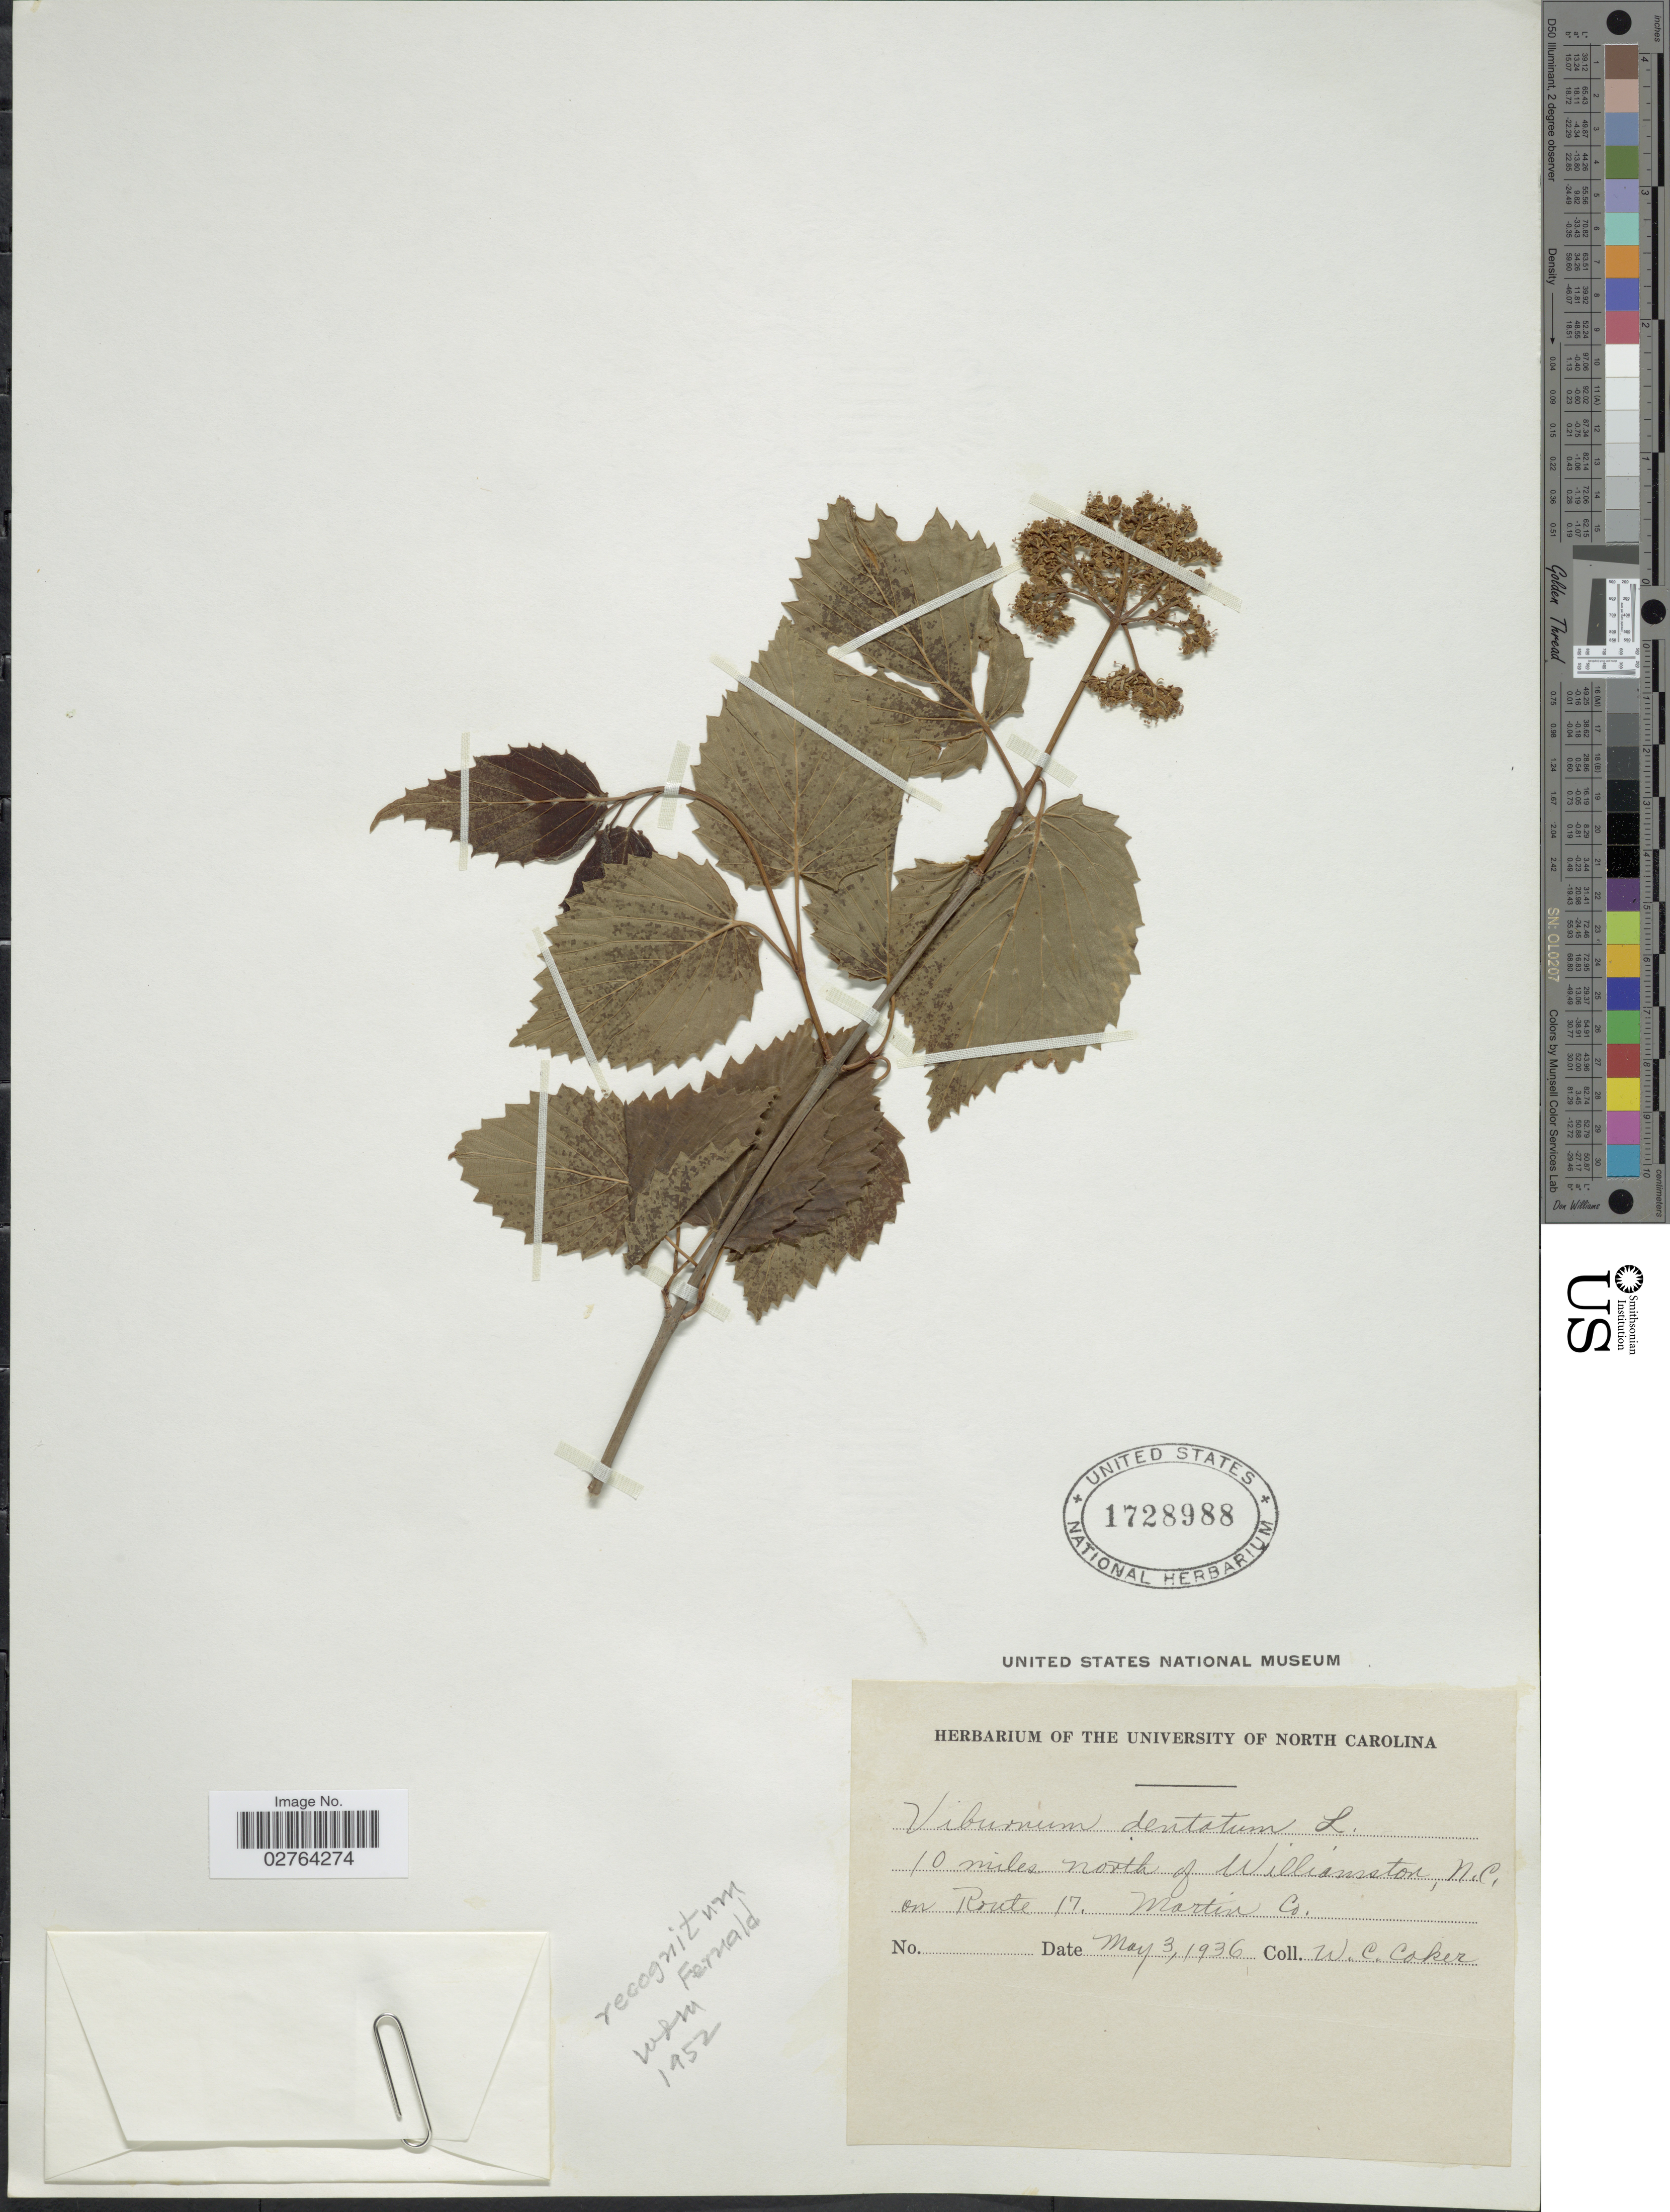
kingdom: Plantae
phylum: Tracheophyta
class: Magnoliopsida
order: Dipsacales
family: Viburnaceae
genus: Viburnum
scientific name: Viburnum recognitum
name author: Fernald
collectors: W. Coker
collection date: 1936-05-03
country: United States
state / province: North Carolina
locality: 10 miles north of Williamston, N.C. on Route 17. Martin Co.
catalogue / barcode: US 1728988